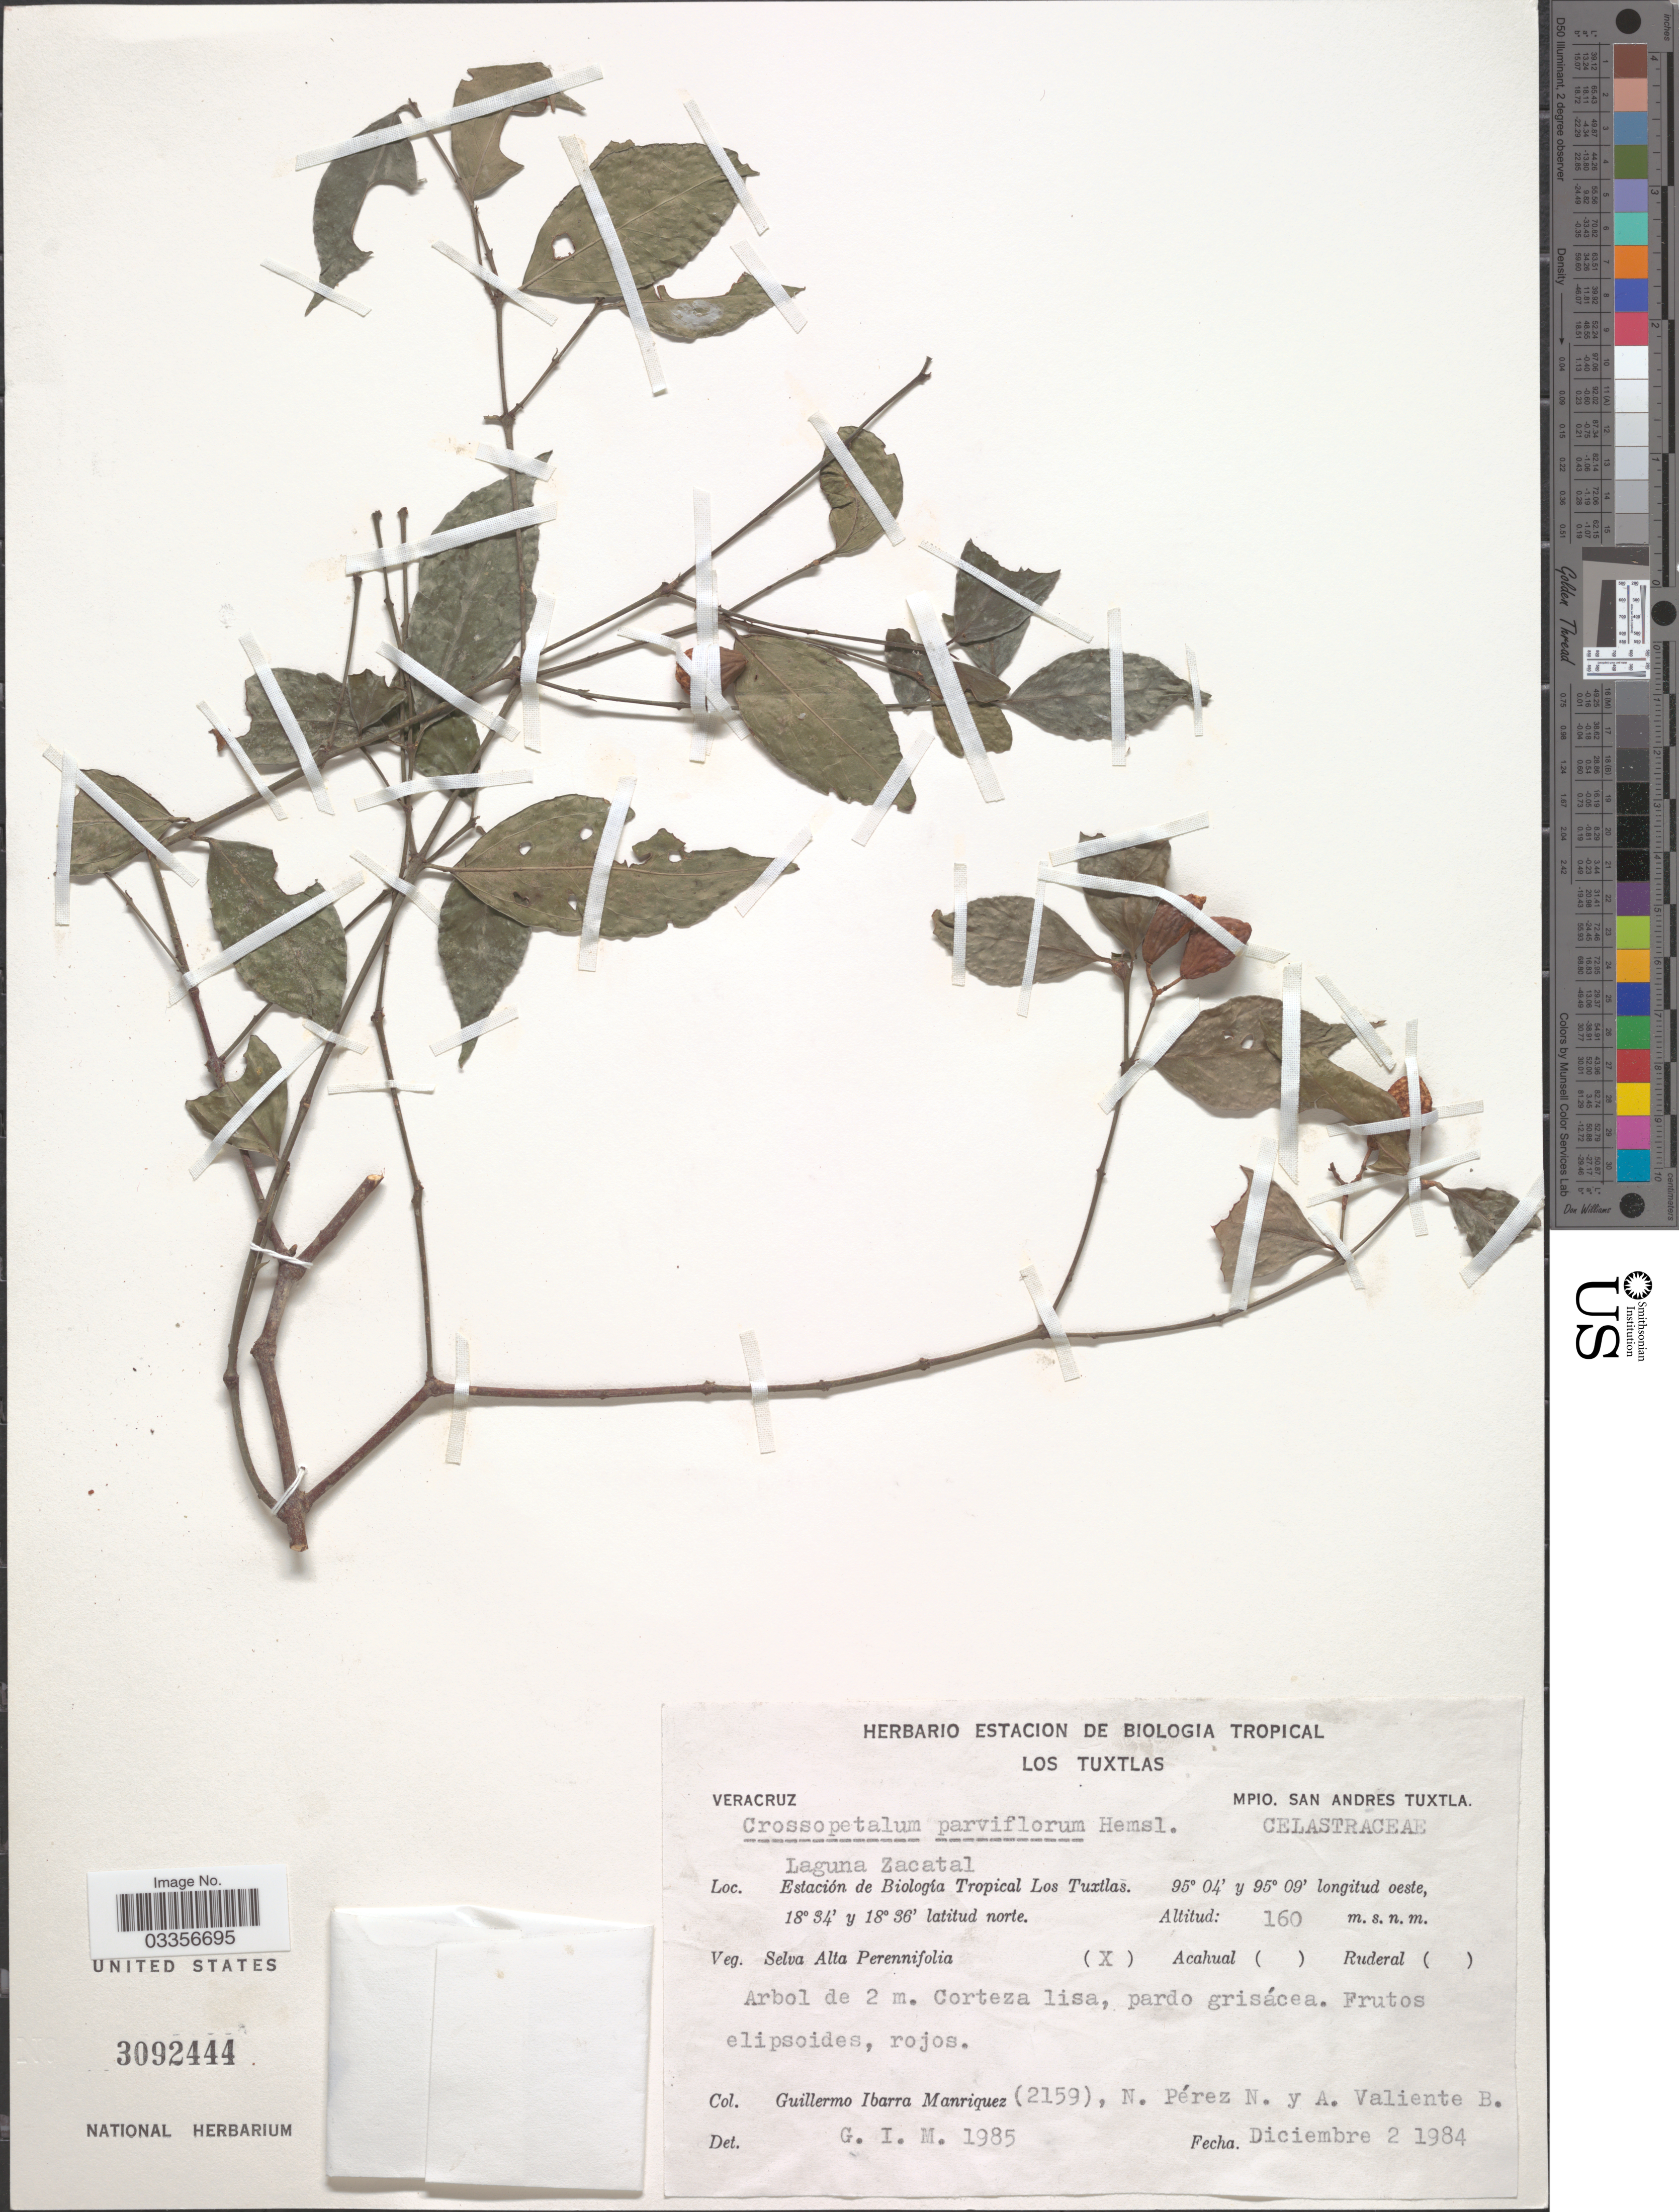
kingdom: Plantae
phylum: Tracheophyta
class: Magnoliopsida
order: Celastrales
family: Celastraceae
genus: Crossopetalum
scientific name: Crossopetalum parviflorum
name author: L.O. Williams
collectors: G. Ibarra M., N. Perez N. & A. Valiente B.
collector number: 2159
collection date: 1984-12-02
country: Mexico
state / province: Veracruz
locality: Veracruz, Mpio. San Andres Tuxtla, Laguna Zacatal, Estación de Biología Tropical Los Tuxtlas.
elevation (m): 160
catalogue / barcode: US 3092444